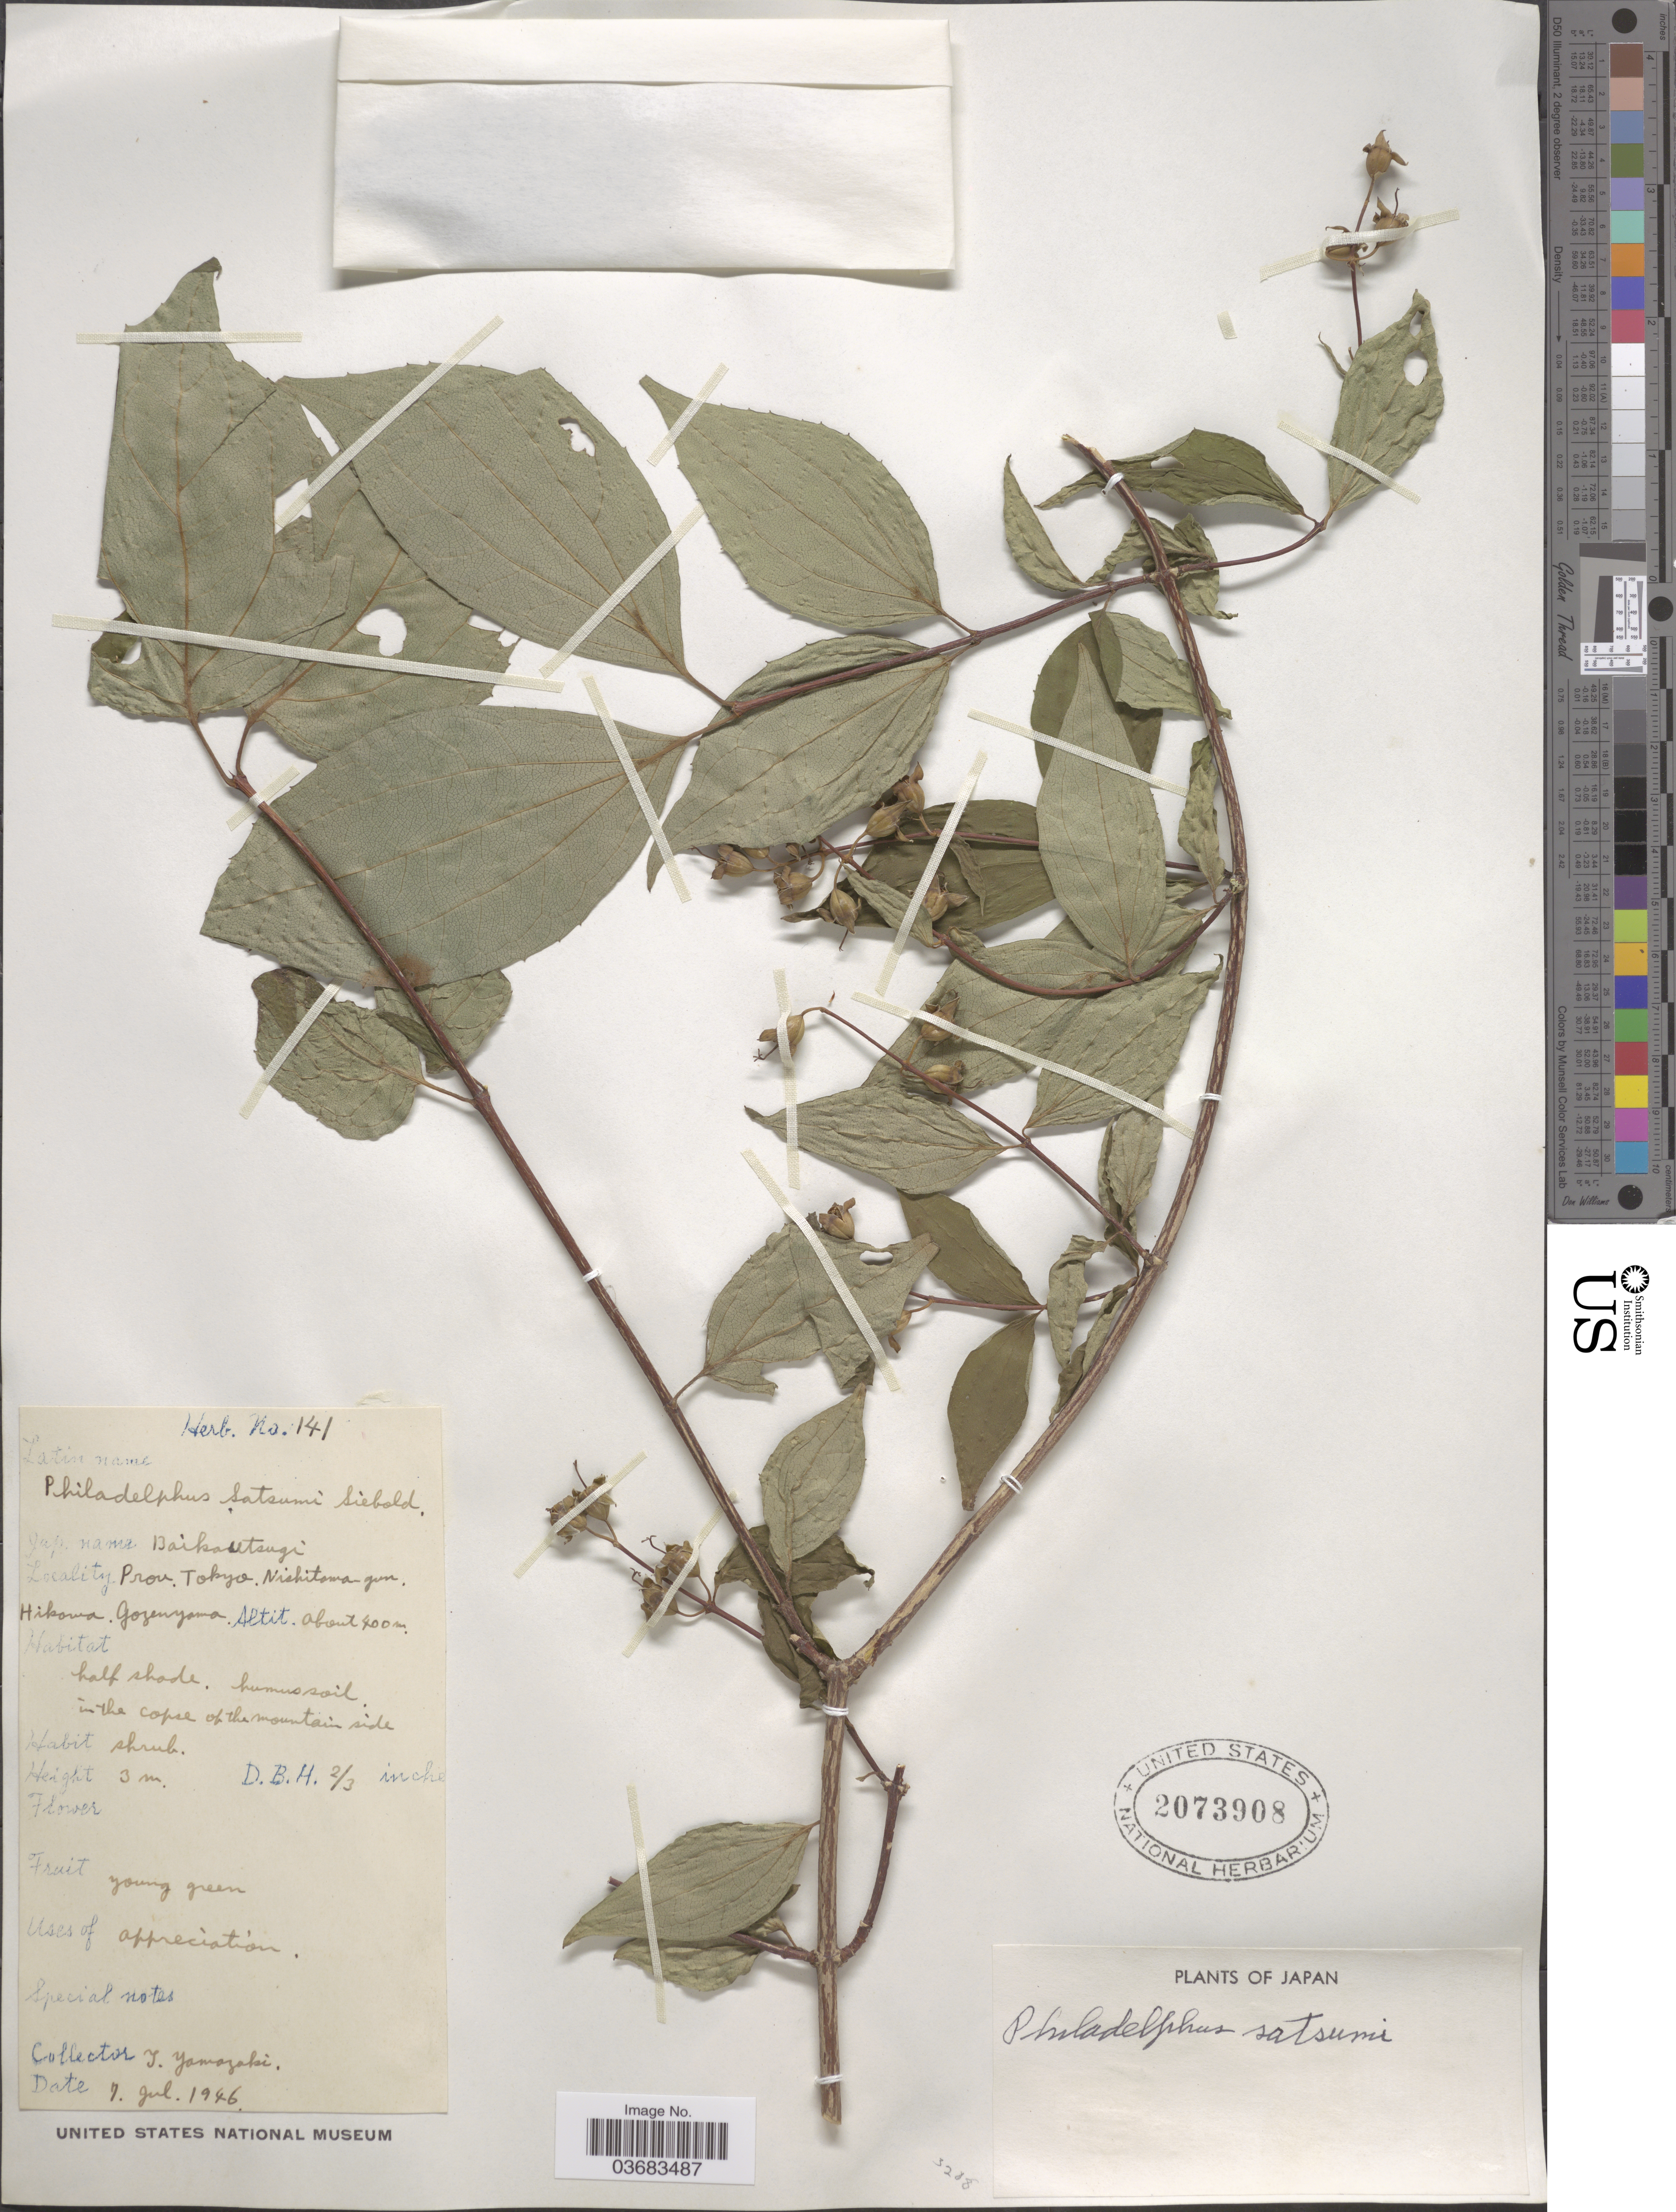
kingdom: Plantae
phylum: Tracheophyta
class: Magnoliopsida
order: Cornales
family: Hydrangeaceae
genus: Philadelphus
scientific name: Philadelphus satsumanus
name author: Miq.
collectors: T. Yamazaki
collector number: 141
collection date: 1946-07-07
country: Japan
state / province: Tokyo, Federal City of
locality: Prov. Tokyo. Nishitama-gun. Hikawa. Gozenyama.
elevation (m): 400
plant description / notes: Fruit temporarily sampled for micro-CT scanning.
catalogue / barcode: US 2073908